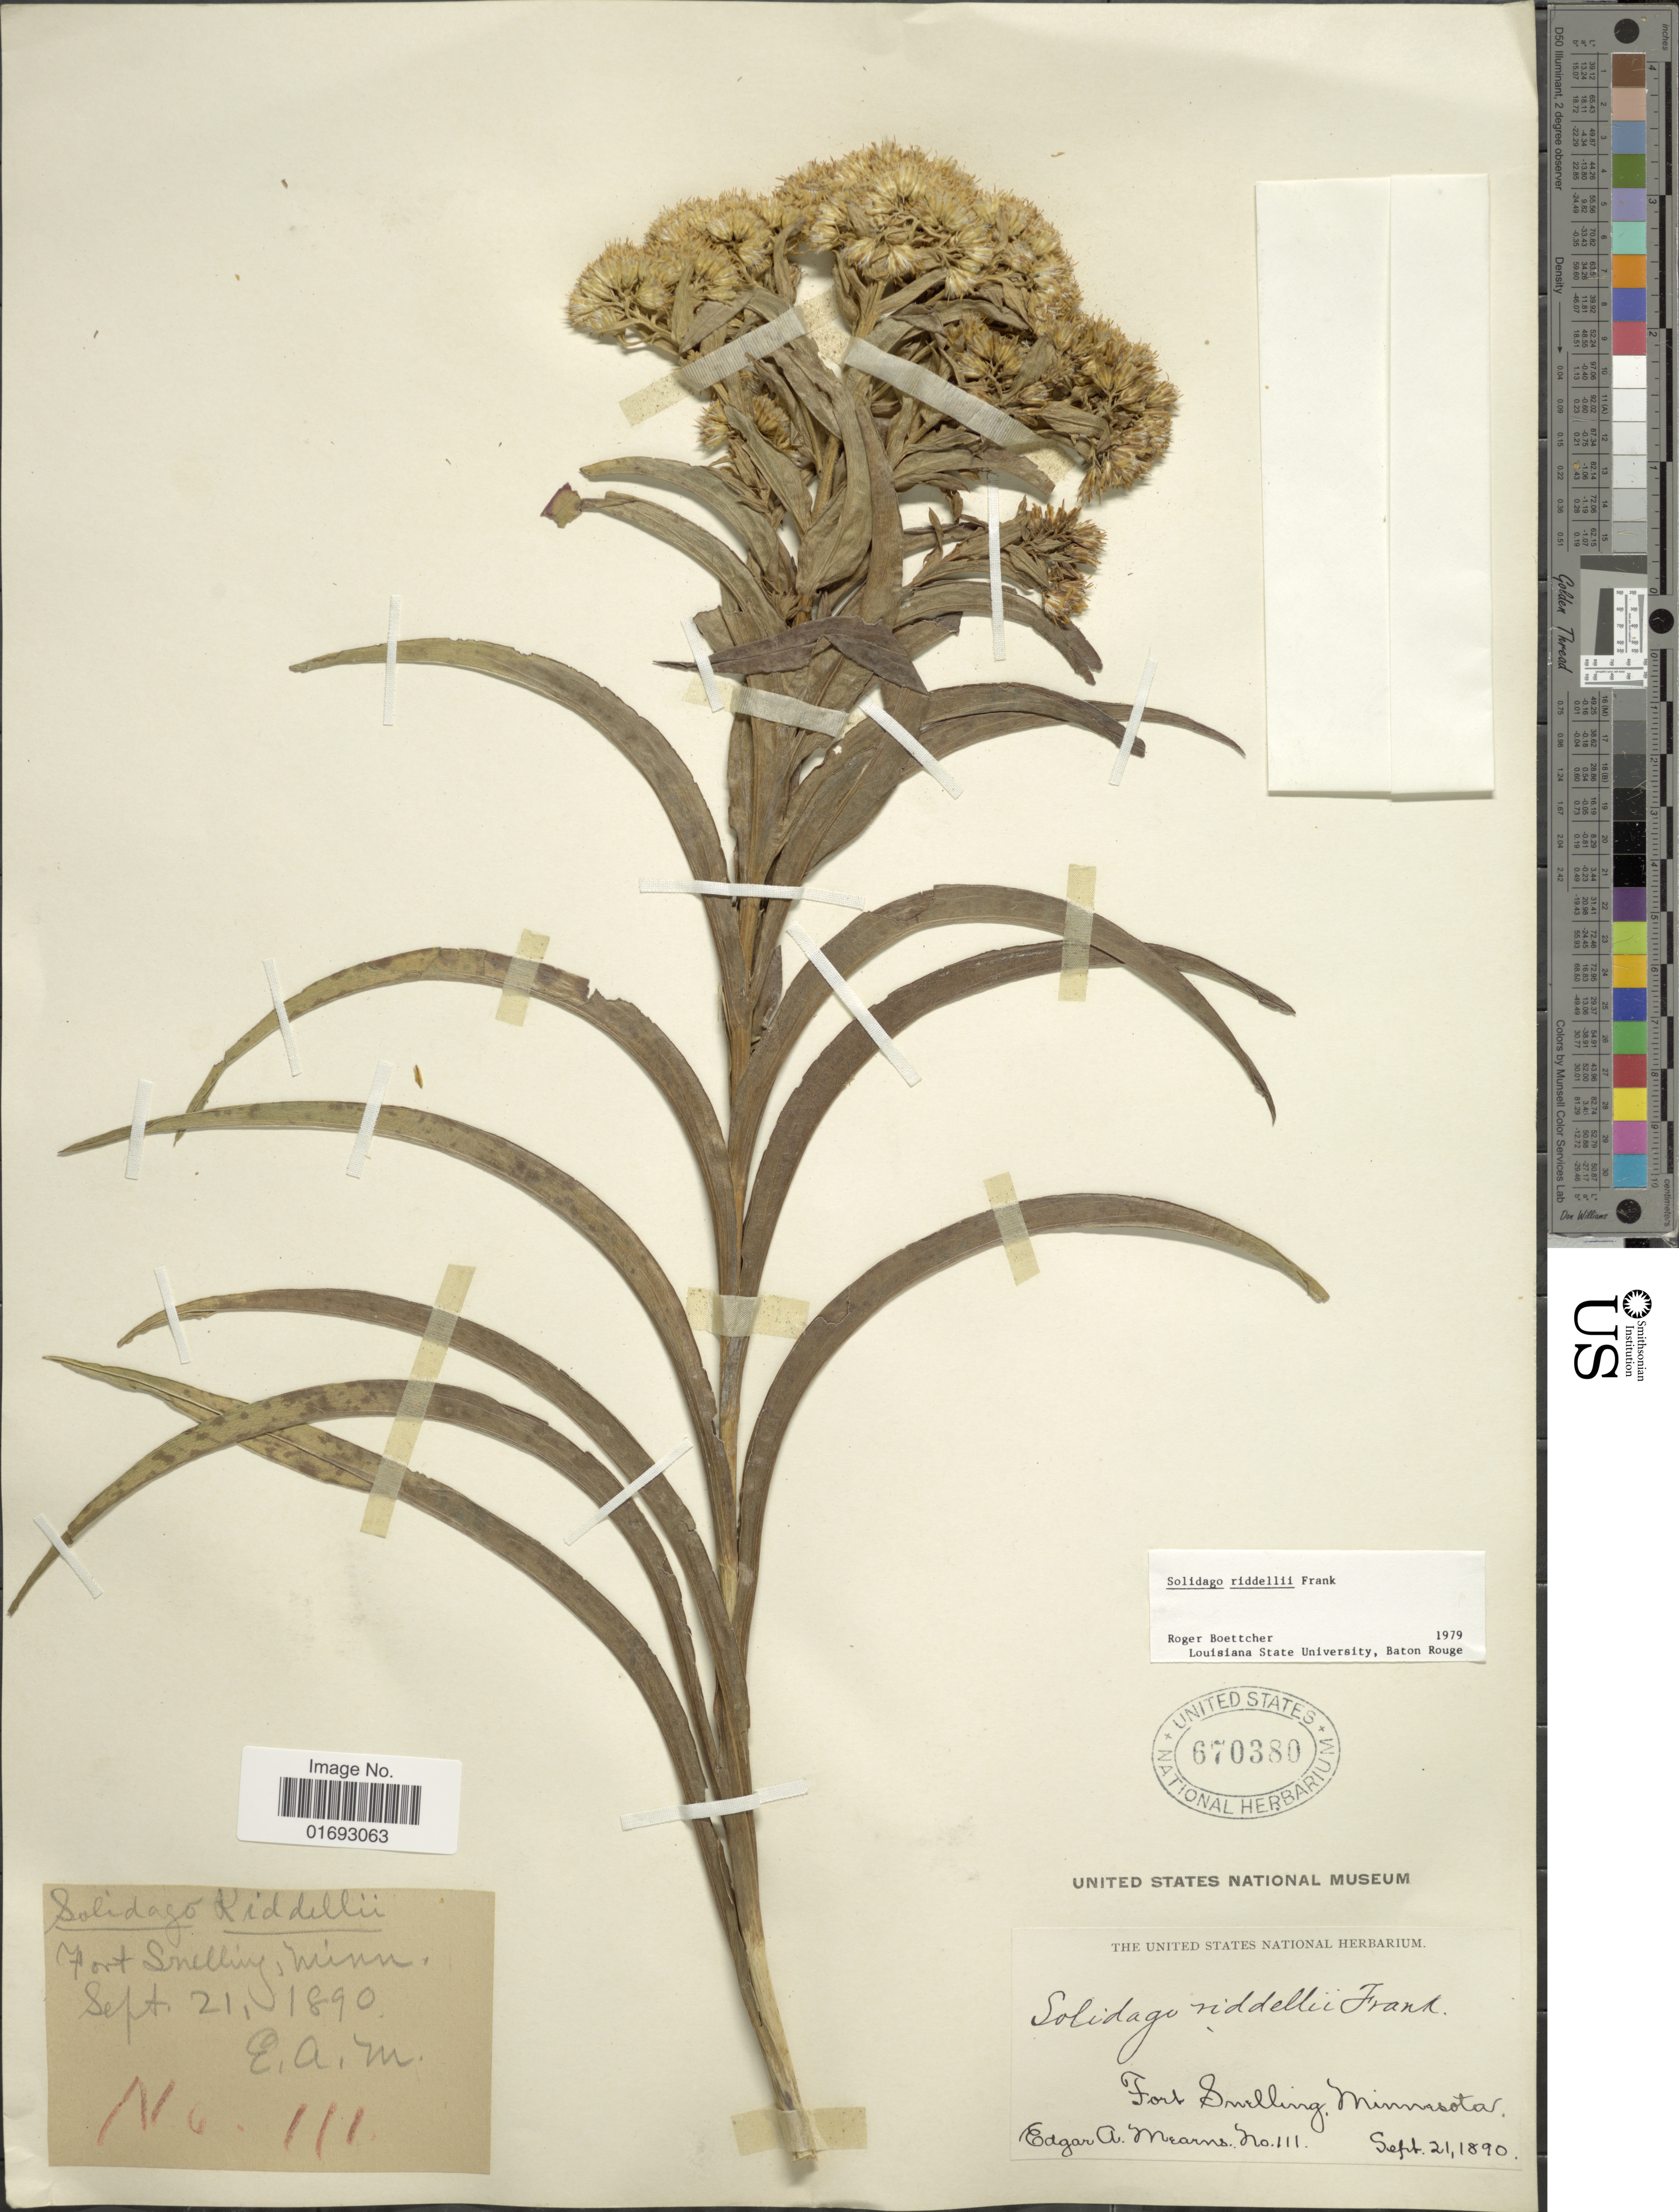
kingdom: Plantae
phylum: Tracheophyta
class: Magnoliopsida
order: Asterales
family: Asteraceae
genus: Oligoneuron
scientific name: Oligoneuron riddellii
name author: (Frank) Rydb.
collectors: E. A. Mearns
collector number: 111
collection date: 1890-09-21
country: United States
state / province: Minnesota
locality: Fort Snelling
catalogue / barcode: US 670380